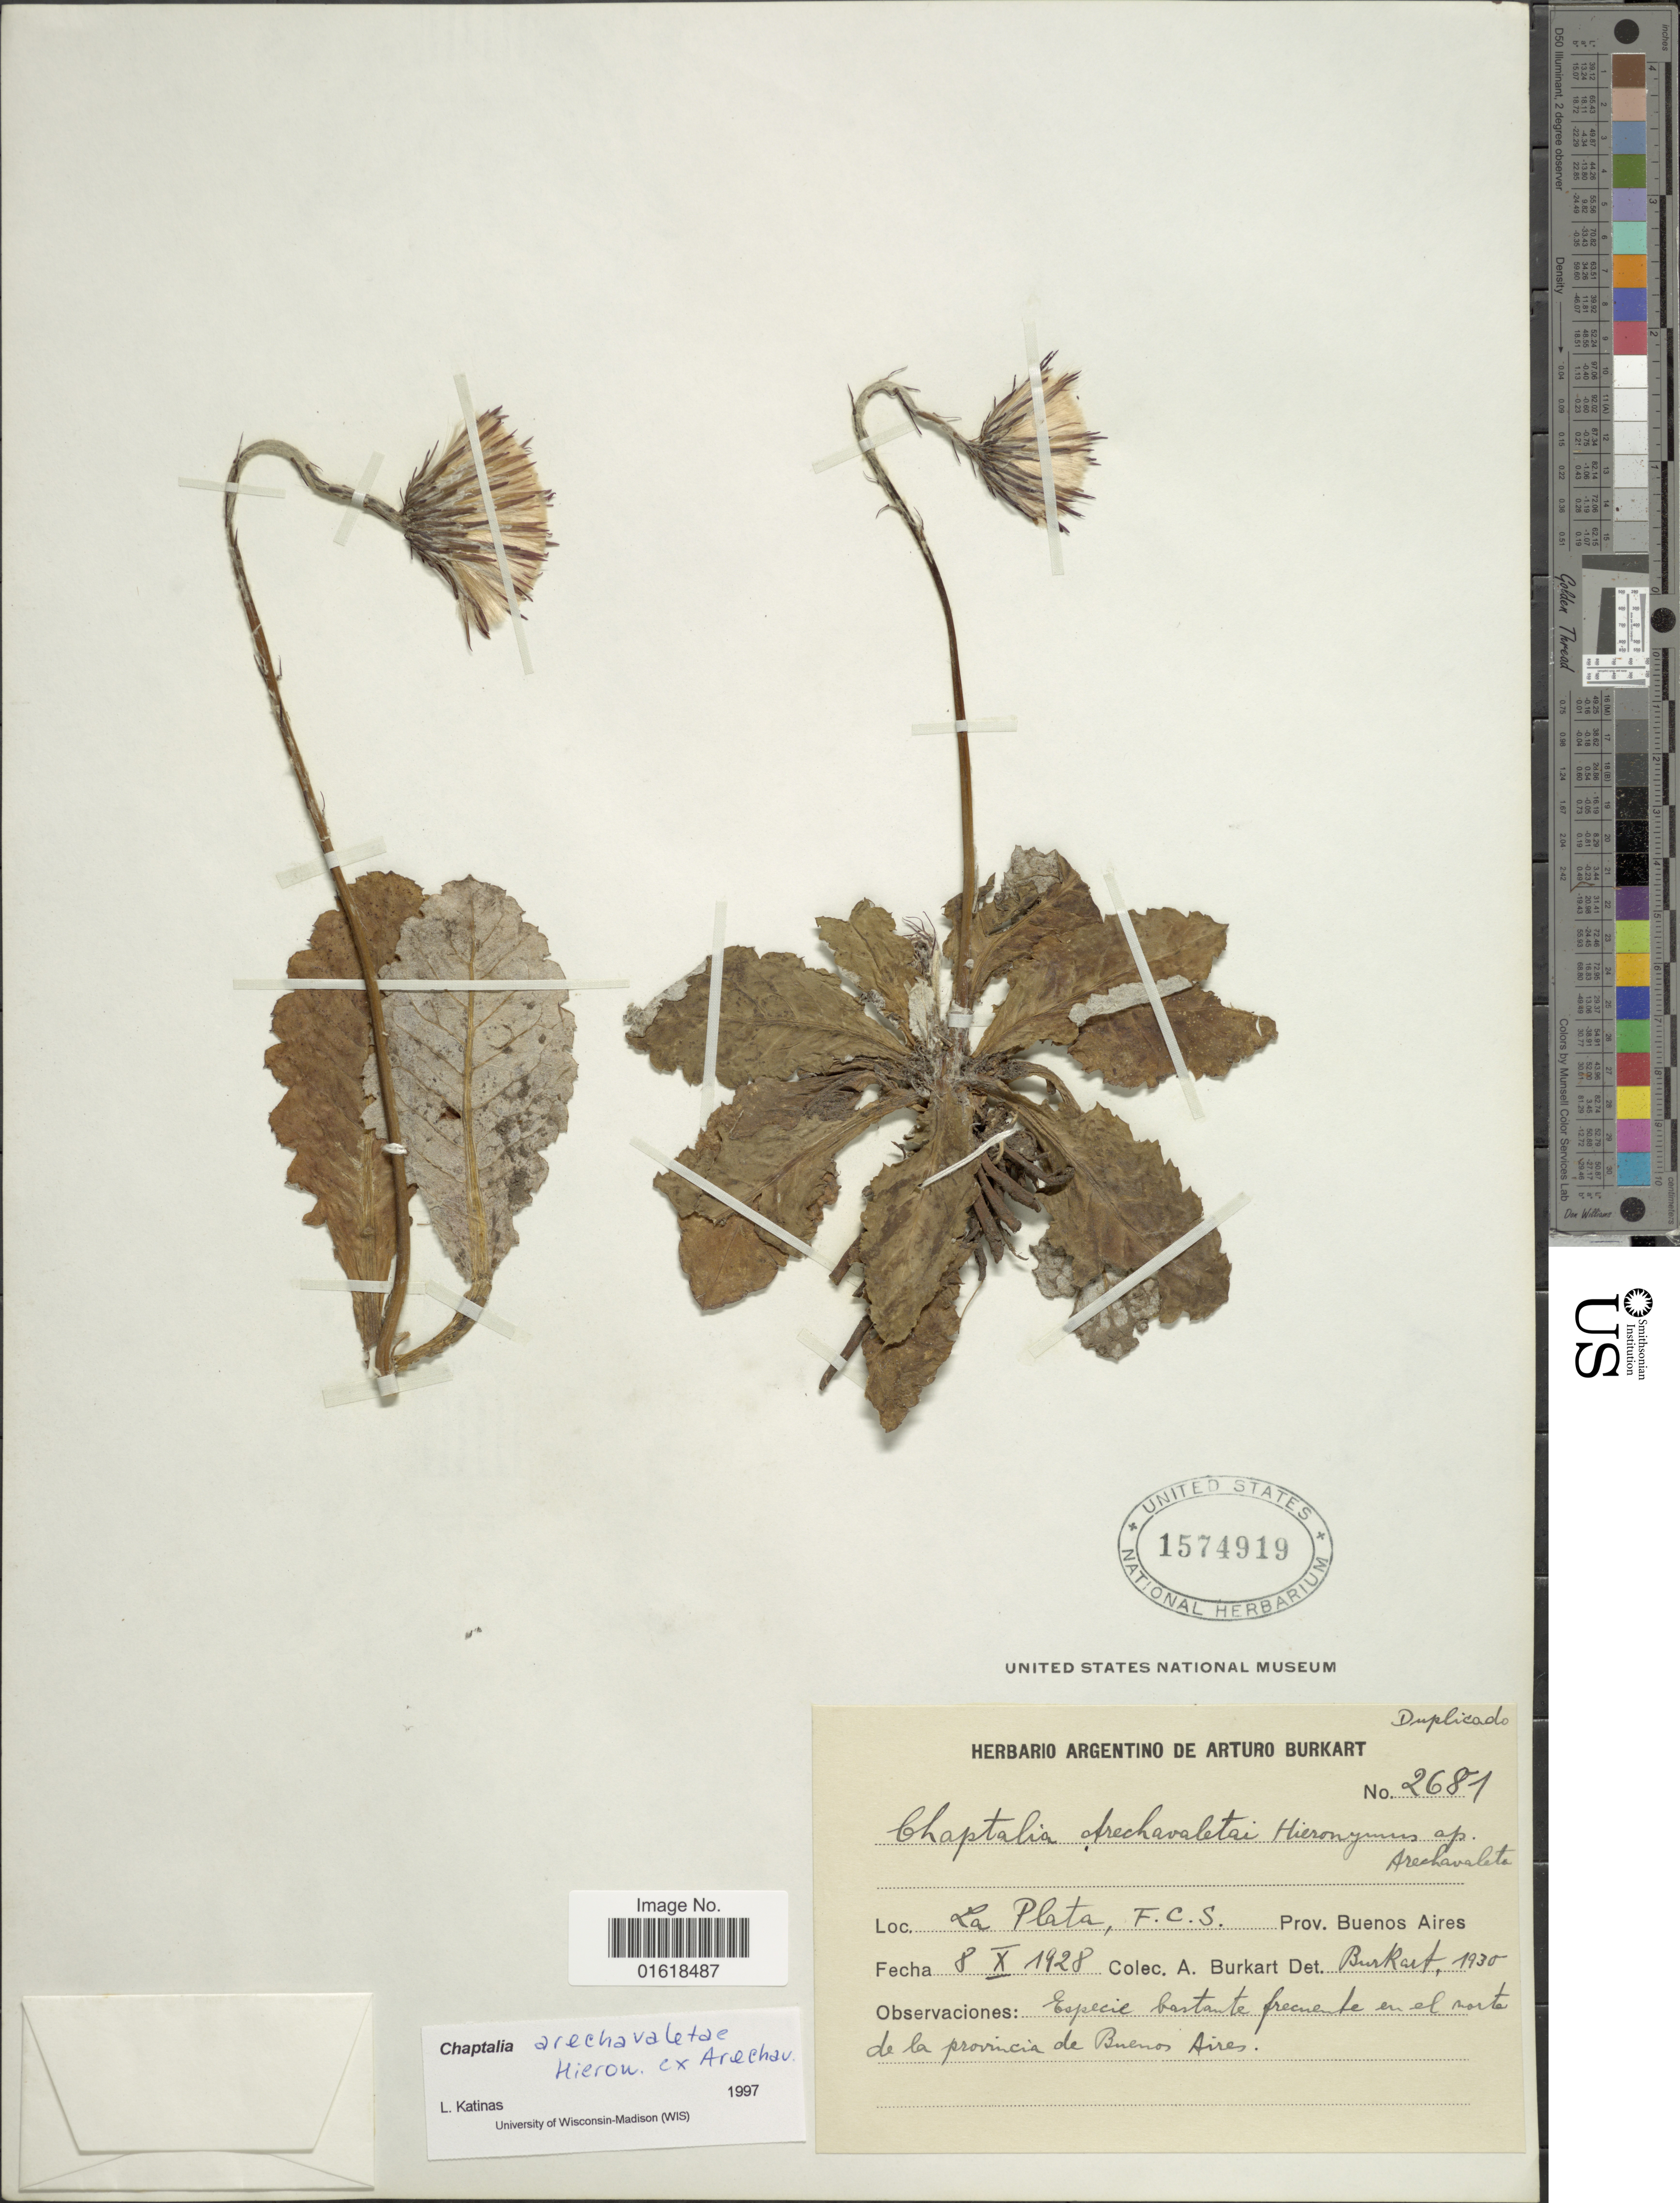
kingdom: Plantae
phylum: Tracheophyta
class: Magnoliopsida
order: Asterales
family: Asteraceae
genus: Chaptalia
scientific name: Chaptalia arechavaletae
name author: Arechav.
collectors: A. E. Burkart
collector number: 2681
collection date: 1928-10-08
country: Argentina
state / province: Buenos Aires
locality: La Plata, F.C.S.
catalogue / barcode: US 1574919